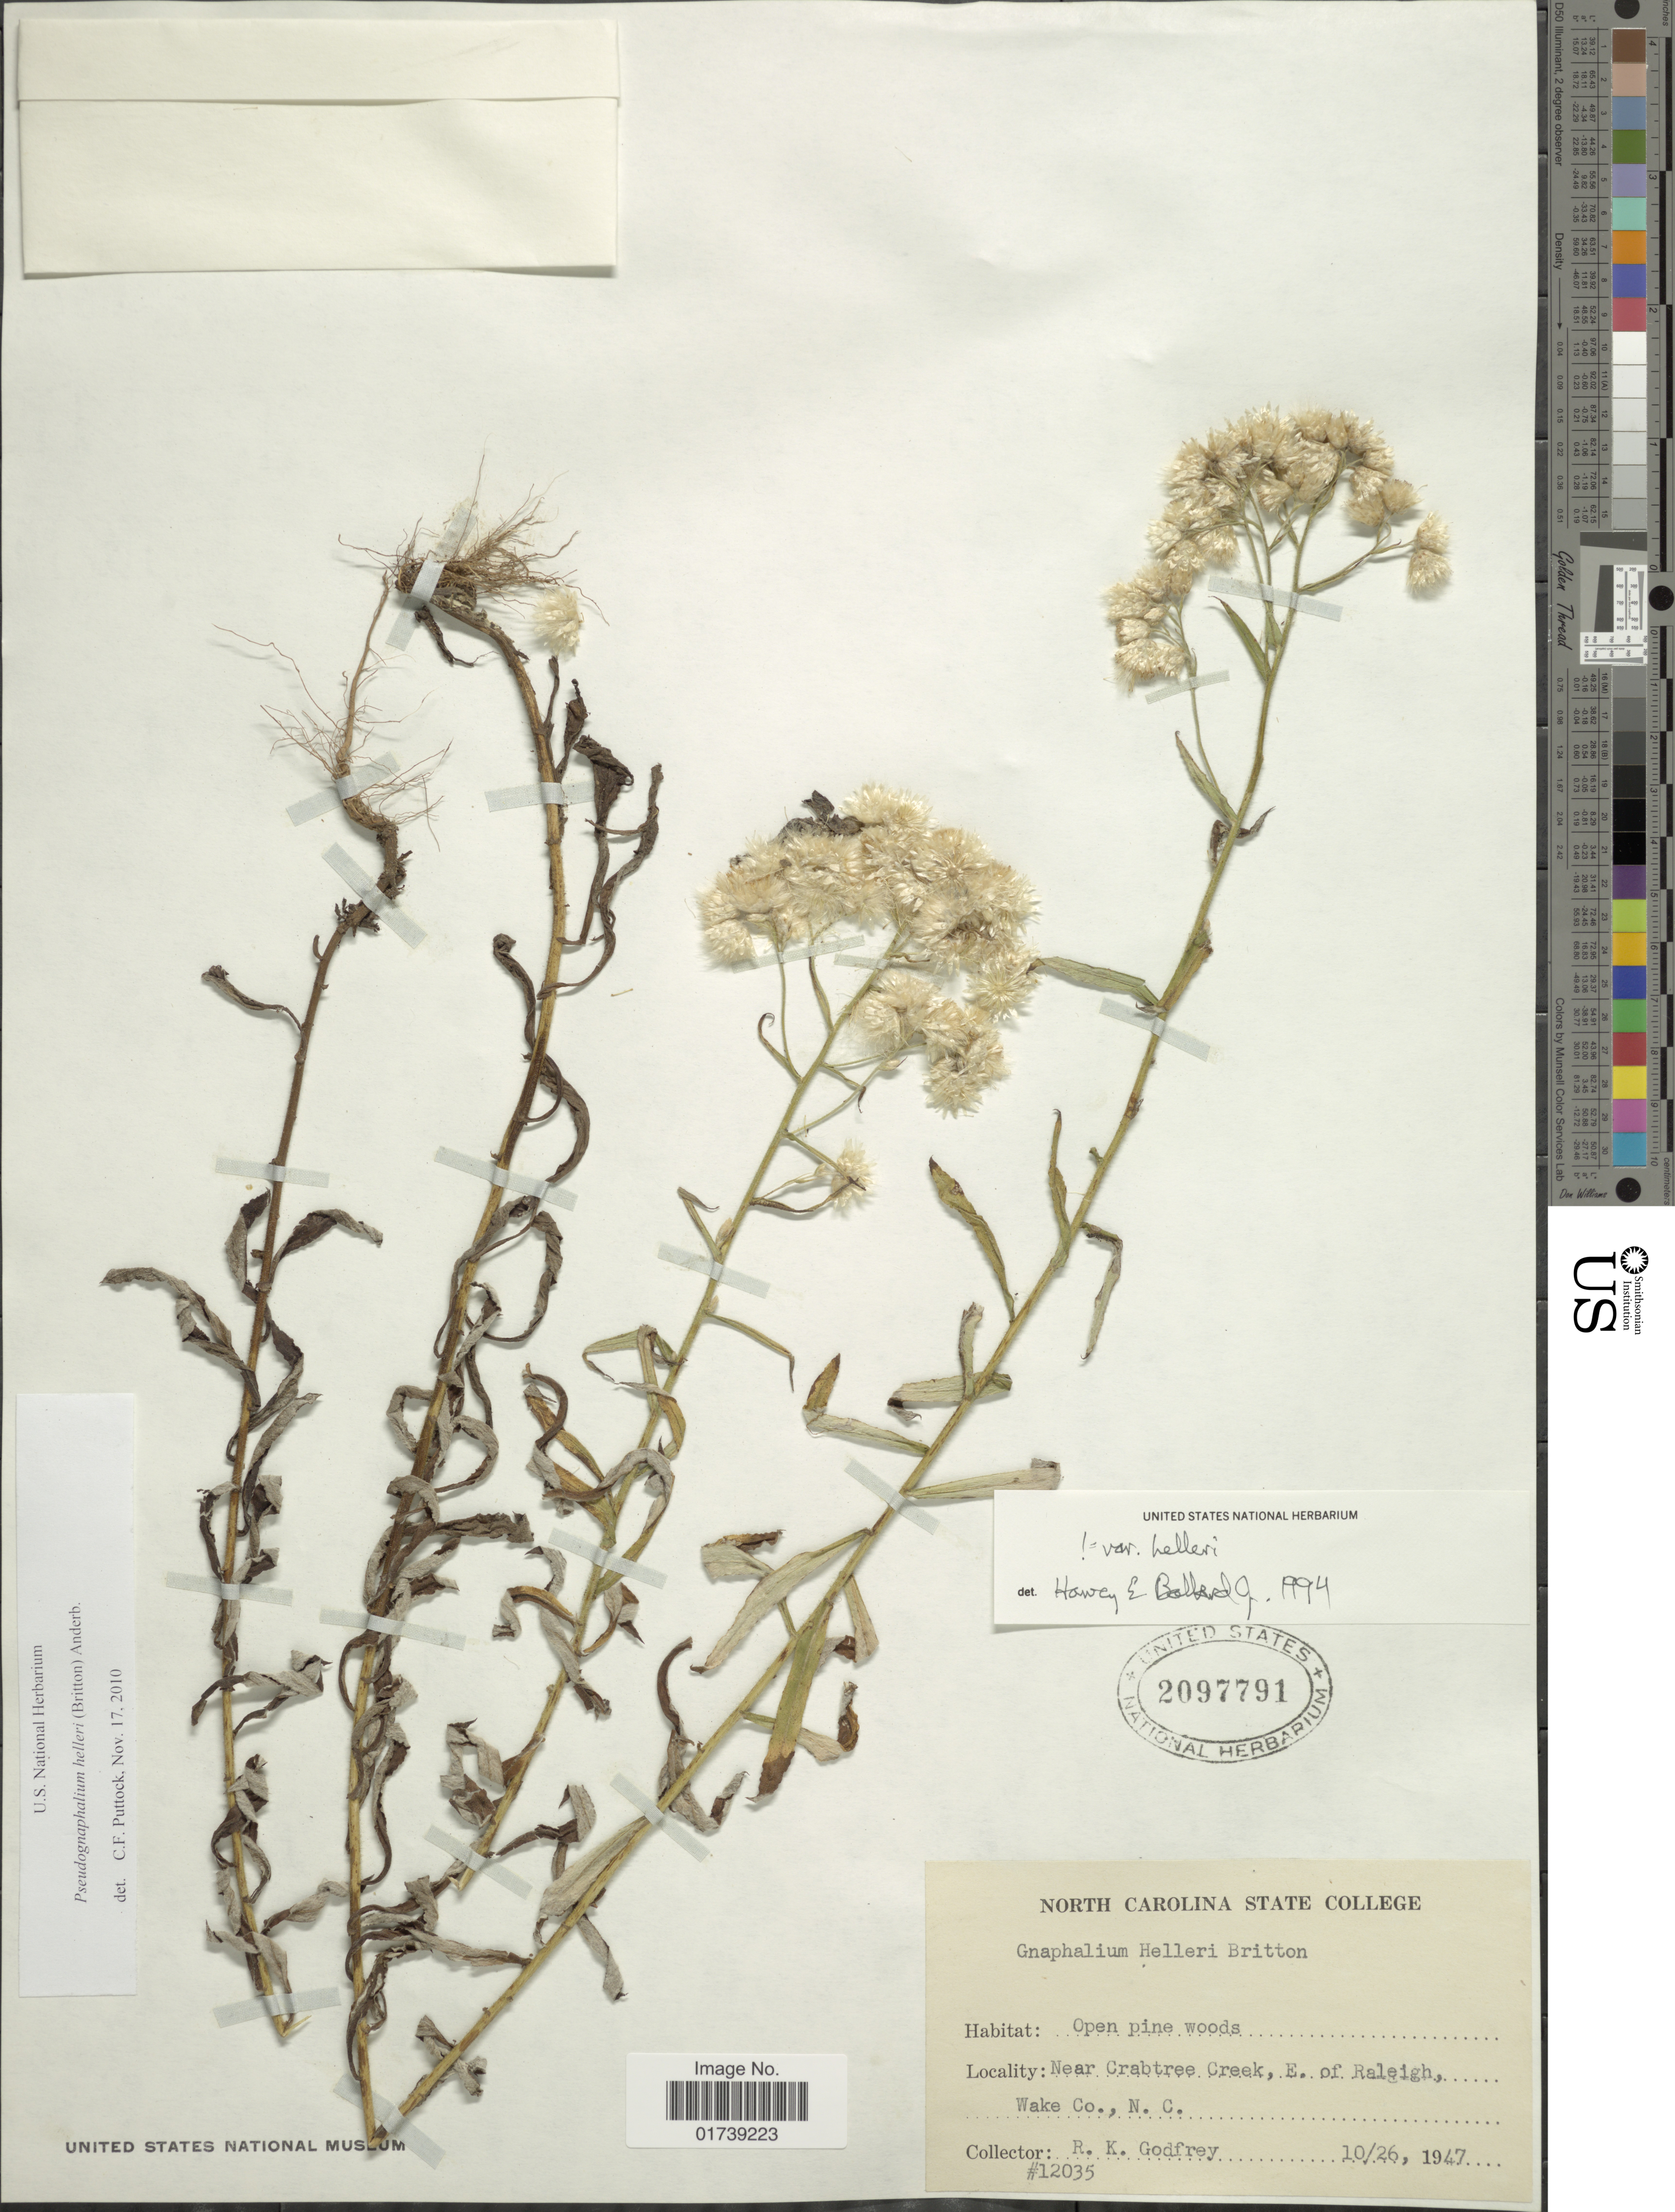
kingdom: Plantae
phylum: Tracheophyta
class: Magnoliopsida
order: Asterales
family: Asteraceae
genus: Pseudognaphalium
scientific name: Pseudognaphalium helleri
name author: (Britton) Anderb.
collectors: R. K. Godfrey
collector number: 12035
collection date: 1947-10-26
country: United States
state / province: North Carolina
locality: Near Crabtree Creek, E. of Raleigh, Wake Co., N. C.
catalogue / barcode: US 2097791